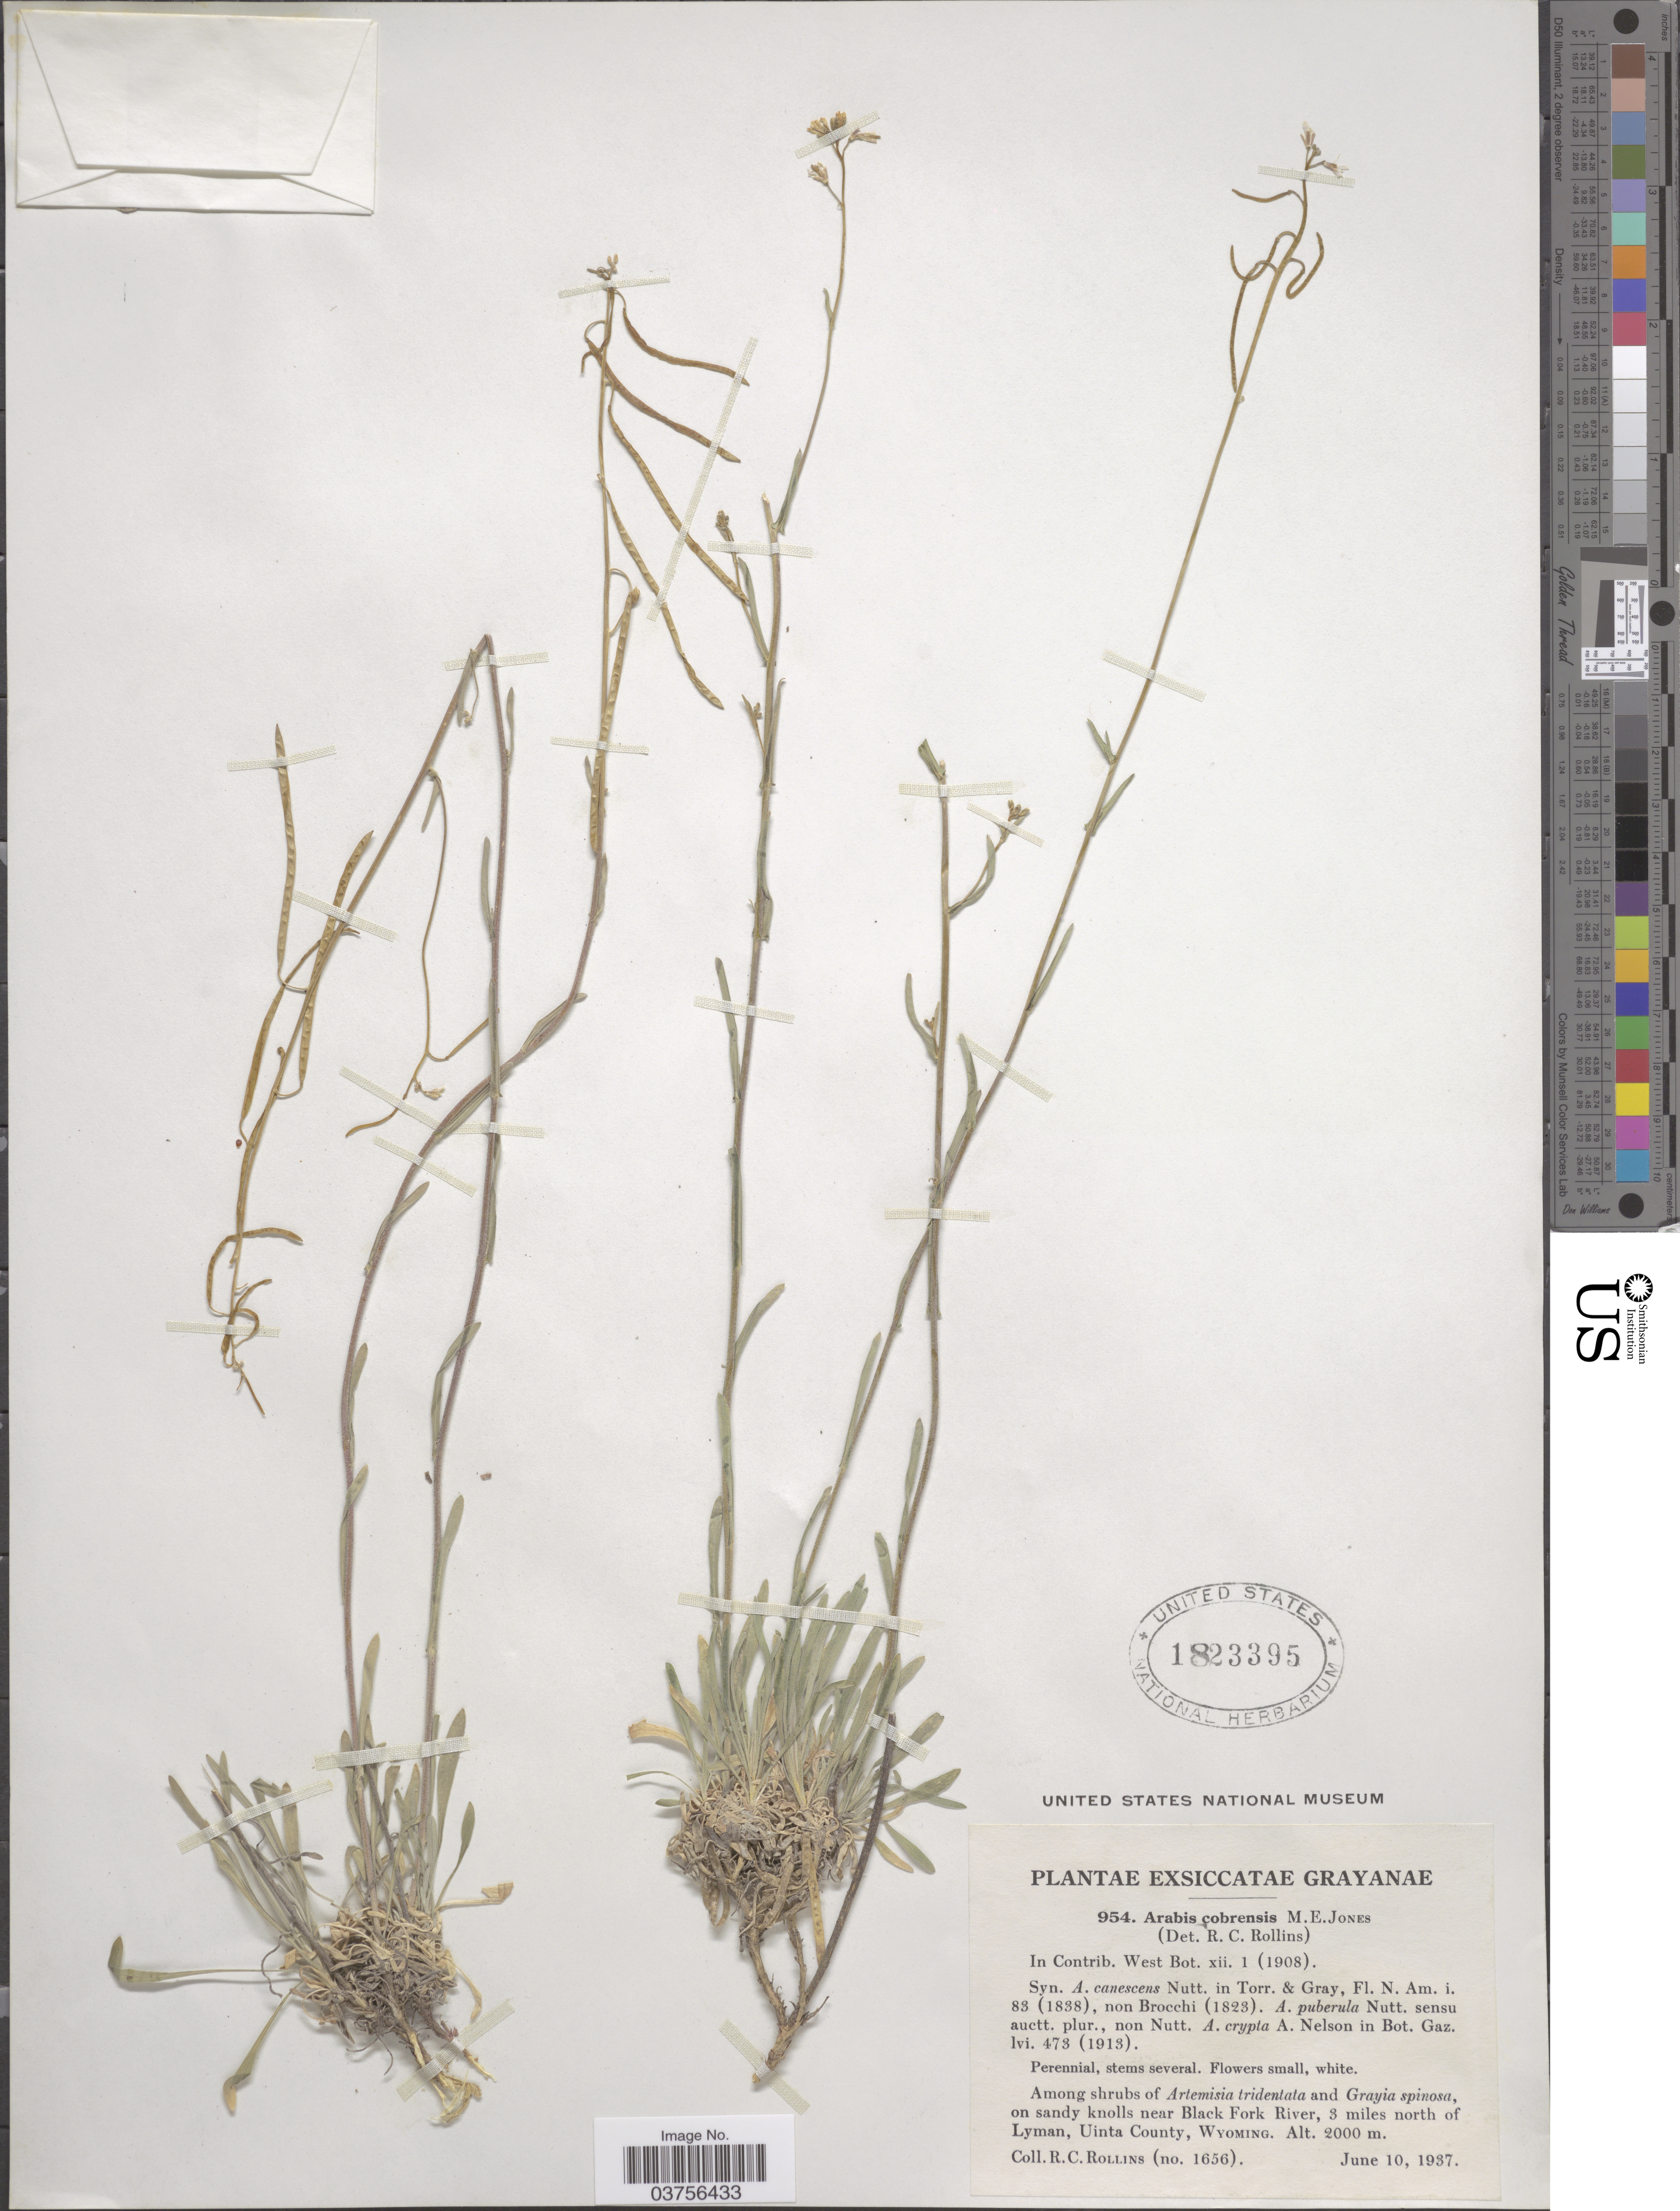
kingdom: Plantae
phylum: Tracheophyta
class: Magnoliopsida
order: Brassicales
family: Brassicaceae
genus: Arabis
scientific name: Arabis cobrensis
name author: M.E. Jones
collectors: R. C. Rollins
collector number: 1656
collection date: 1937-06-10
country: United States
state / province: Wyoming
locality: On sandy knolls near Black Fork River, 3 miles north of Lyman, Uinta County.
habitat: among shrubs and on sandy knolls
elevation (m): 2000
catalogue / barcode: US 1823395